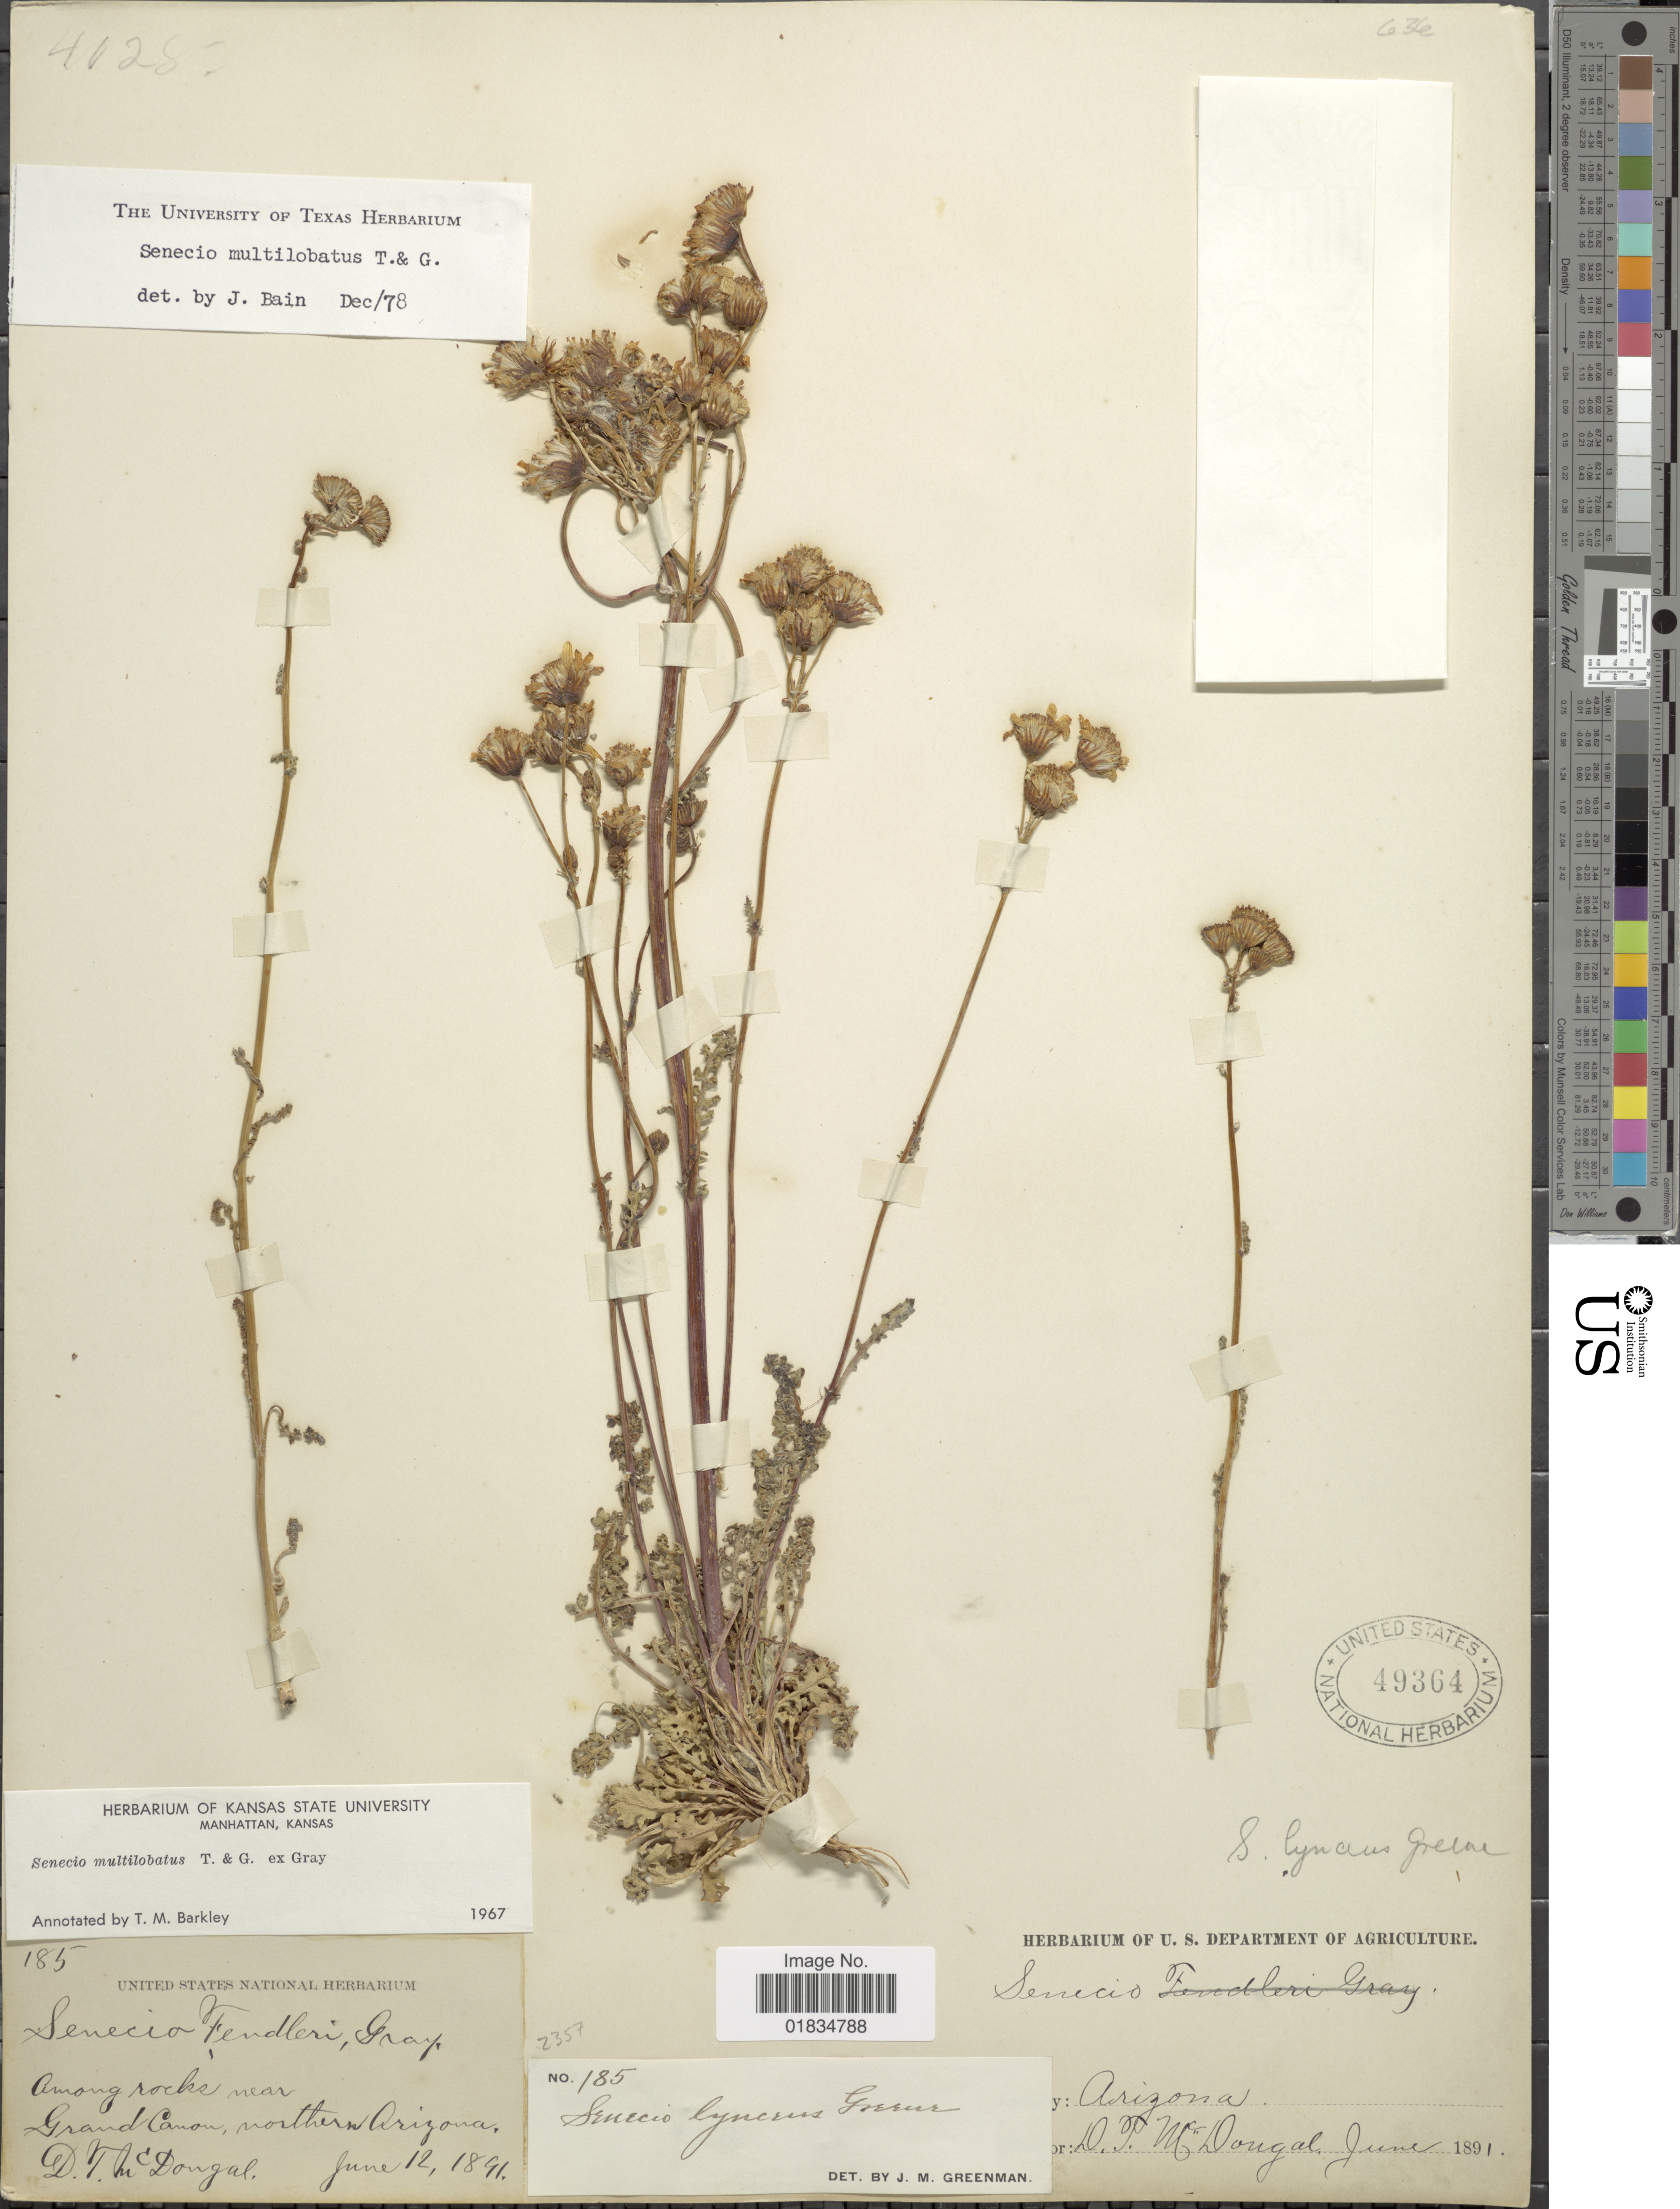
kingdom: Plantae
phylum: Tracheophyta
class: Magnoliopsida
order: Asterales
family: Asteraceae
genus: Senecio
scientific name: Senecio multicapitatus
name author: Greenm.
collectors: D. McDougal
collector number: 185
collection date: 1891-06-12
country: United States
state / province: Arizona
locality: Grand Canon, northern Arizona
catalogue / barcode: US 49364